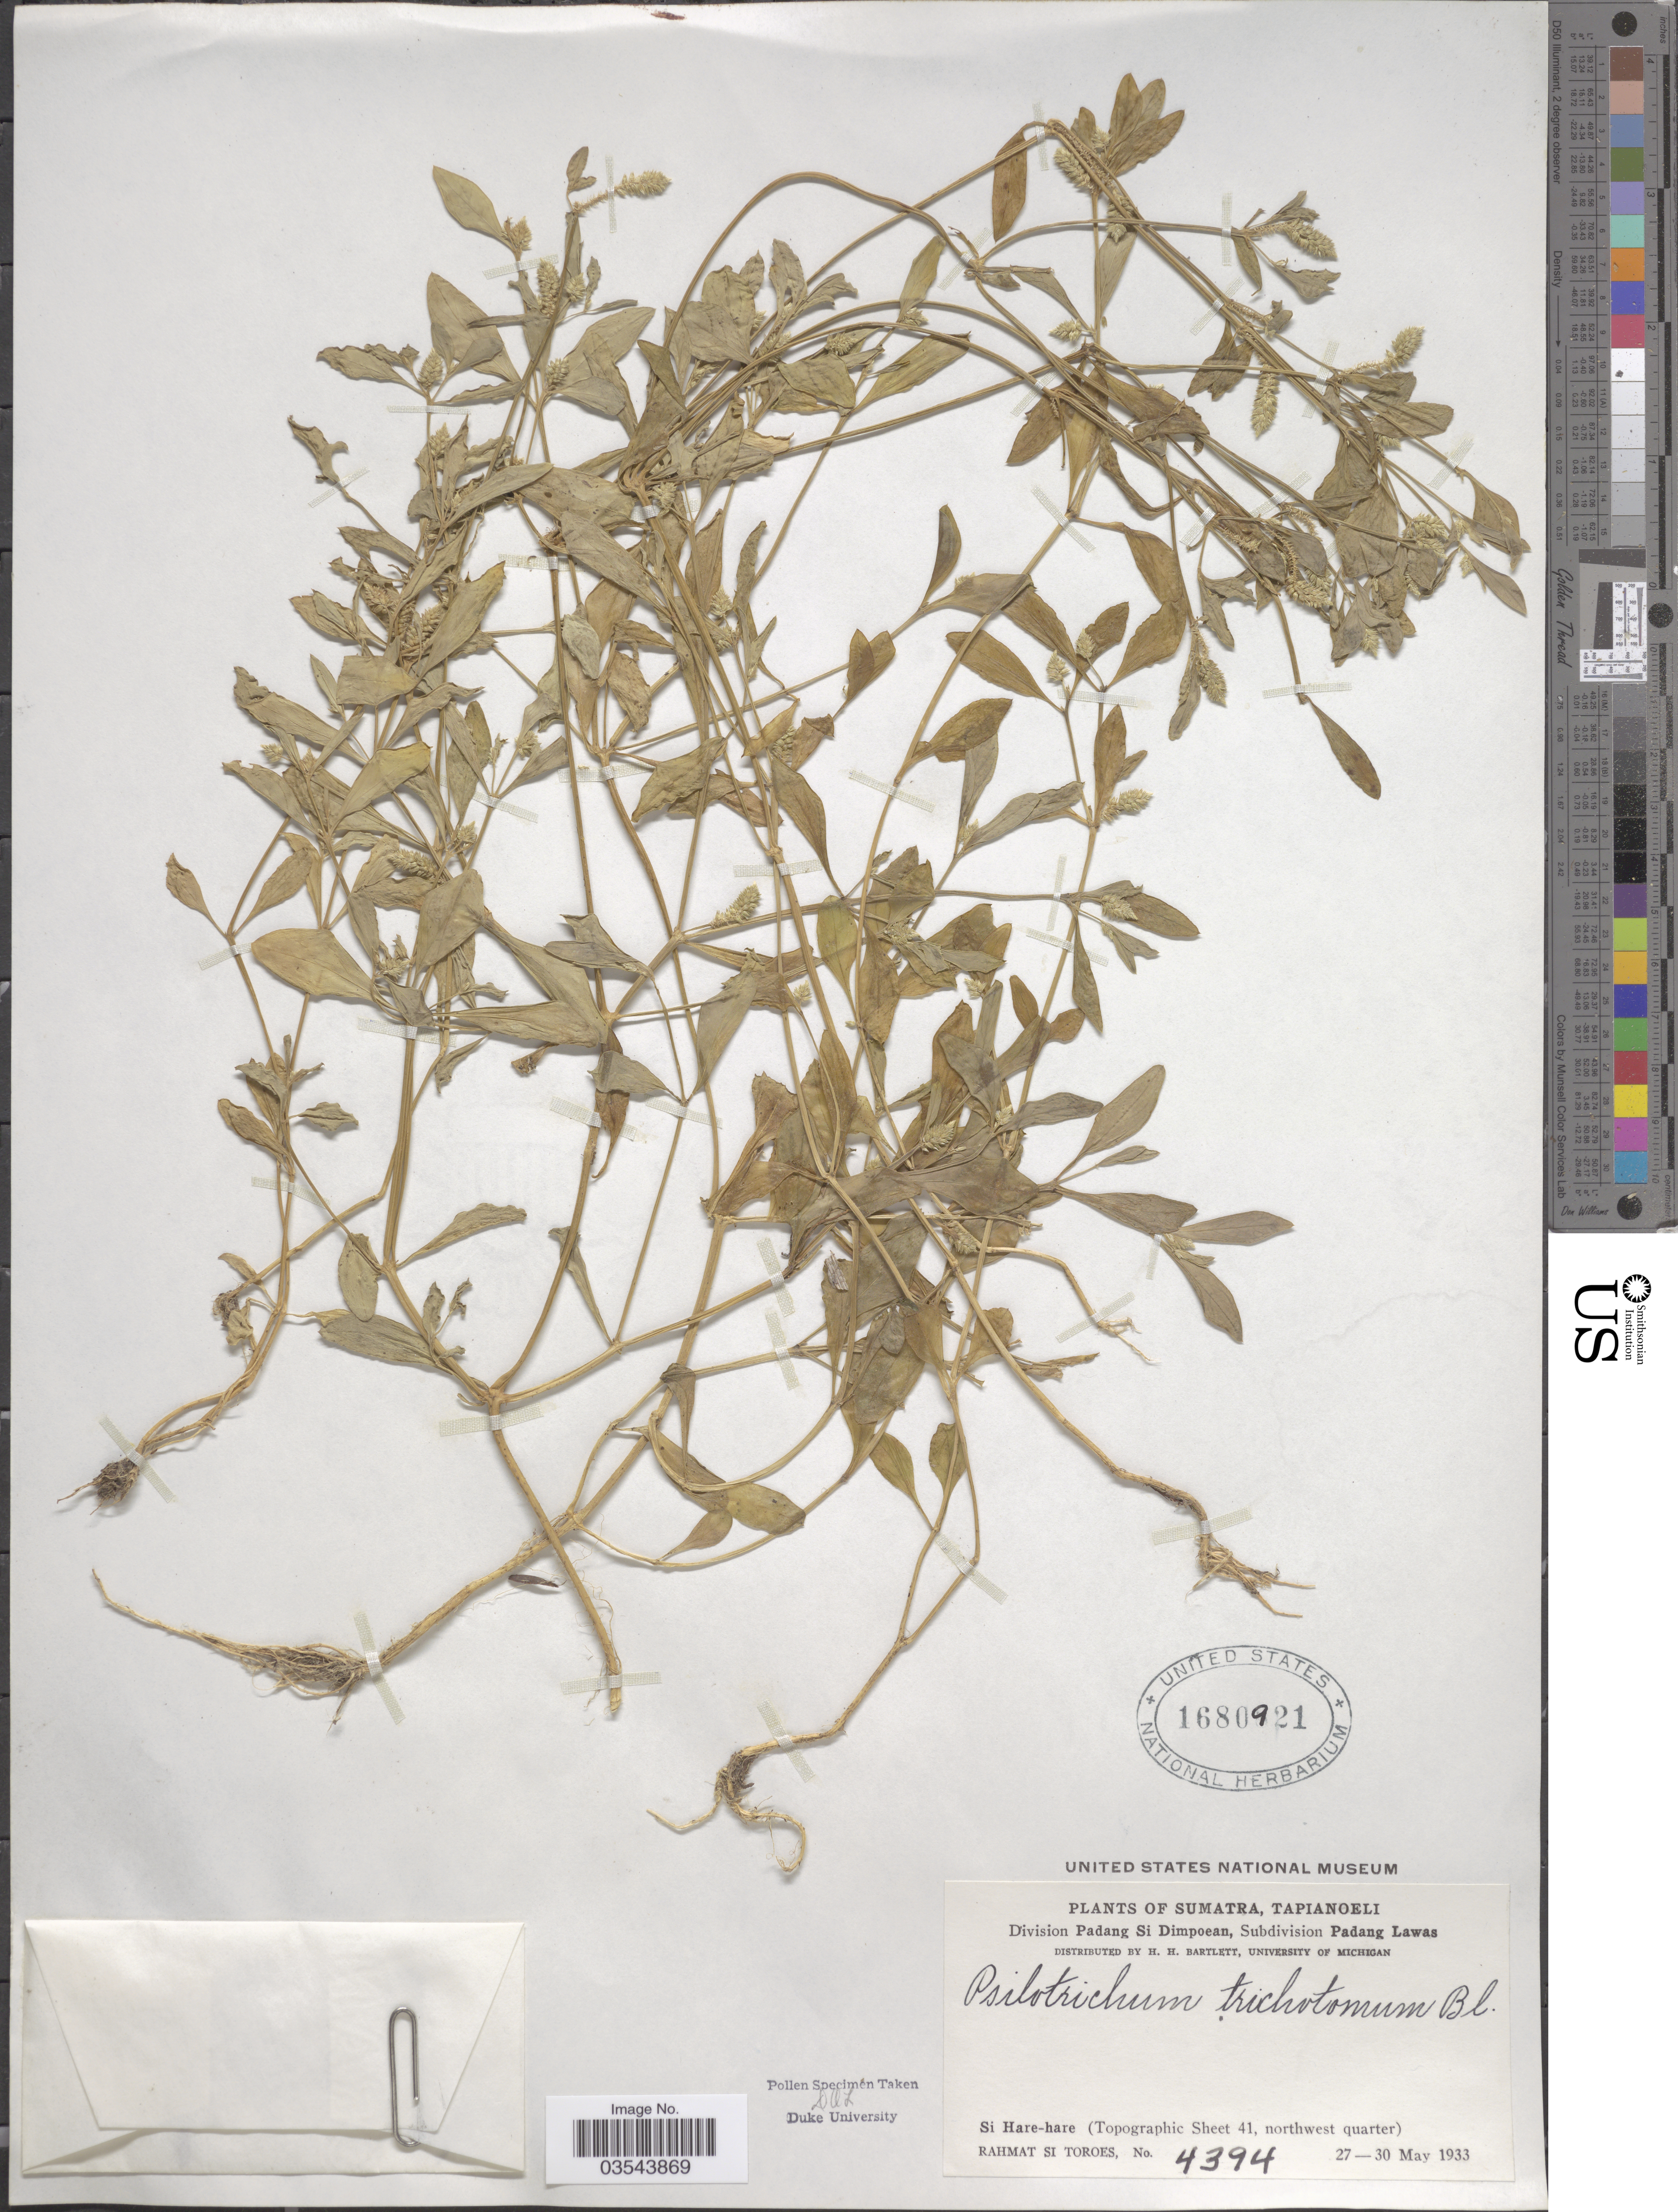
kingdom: Plantae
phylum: Tracheophyta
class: Magnoliopsida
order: Caryophyllales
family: Amaranthaceae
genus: Psilotrichum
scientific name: Psilotrichum ferrugineum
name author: (Roxb.) Moq.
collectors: Rahmat Si Boeea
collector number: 4394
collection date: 1933-05-27/1933-05-30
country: Indonesia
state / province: Sumatra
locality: Tapianoeli. Division Padang Si Dimpoean, Subdivision Padang Lawas. Si Hare-hare (Topographic Sheet 41, northwest quarter).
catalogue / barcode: US 1680921